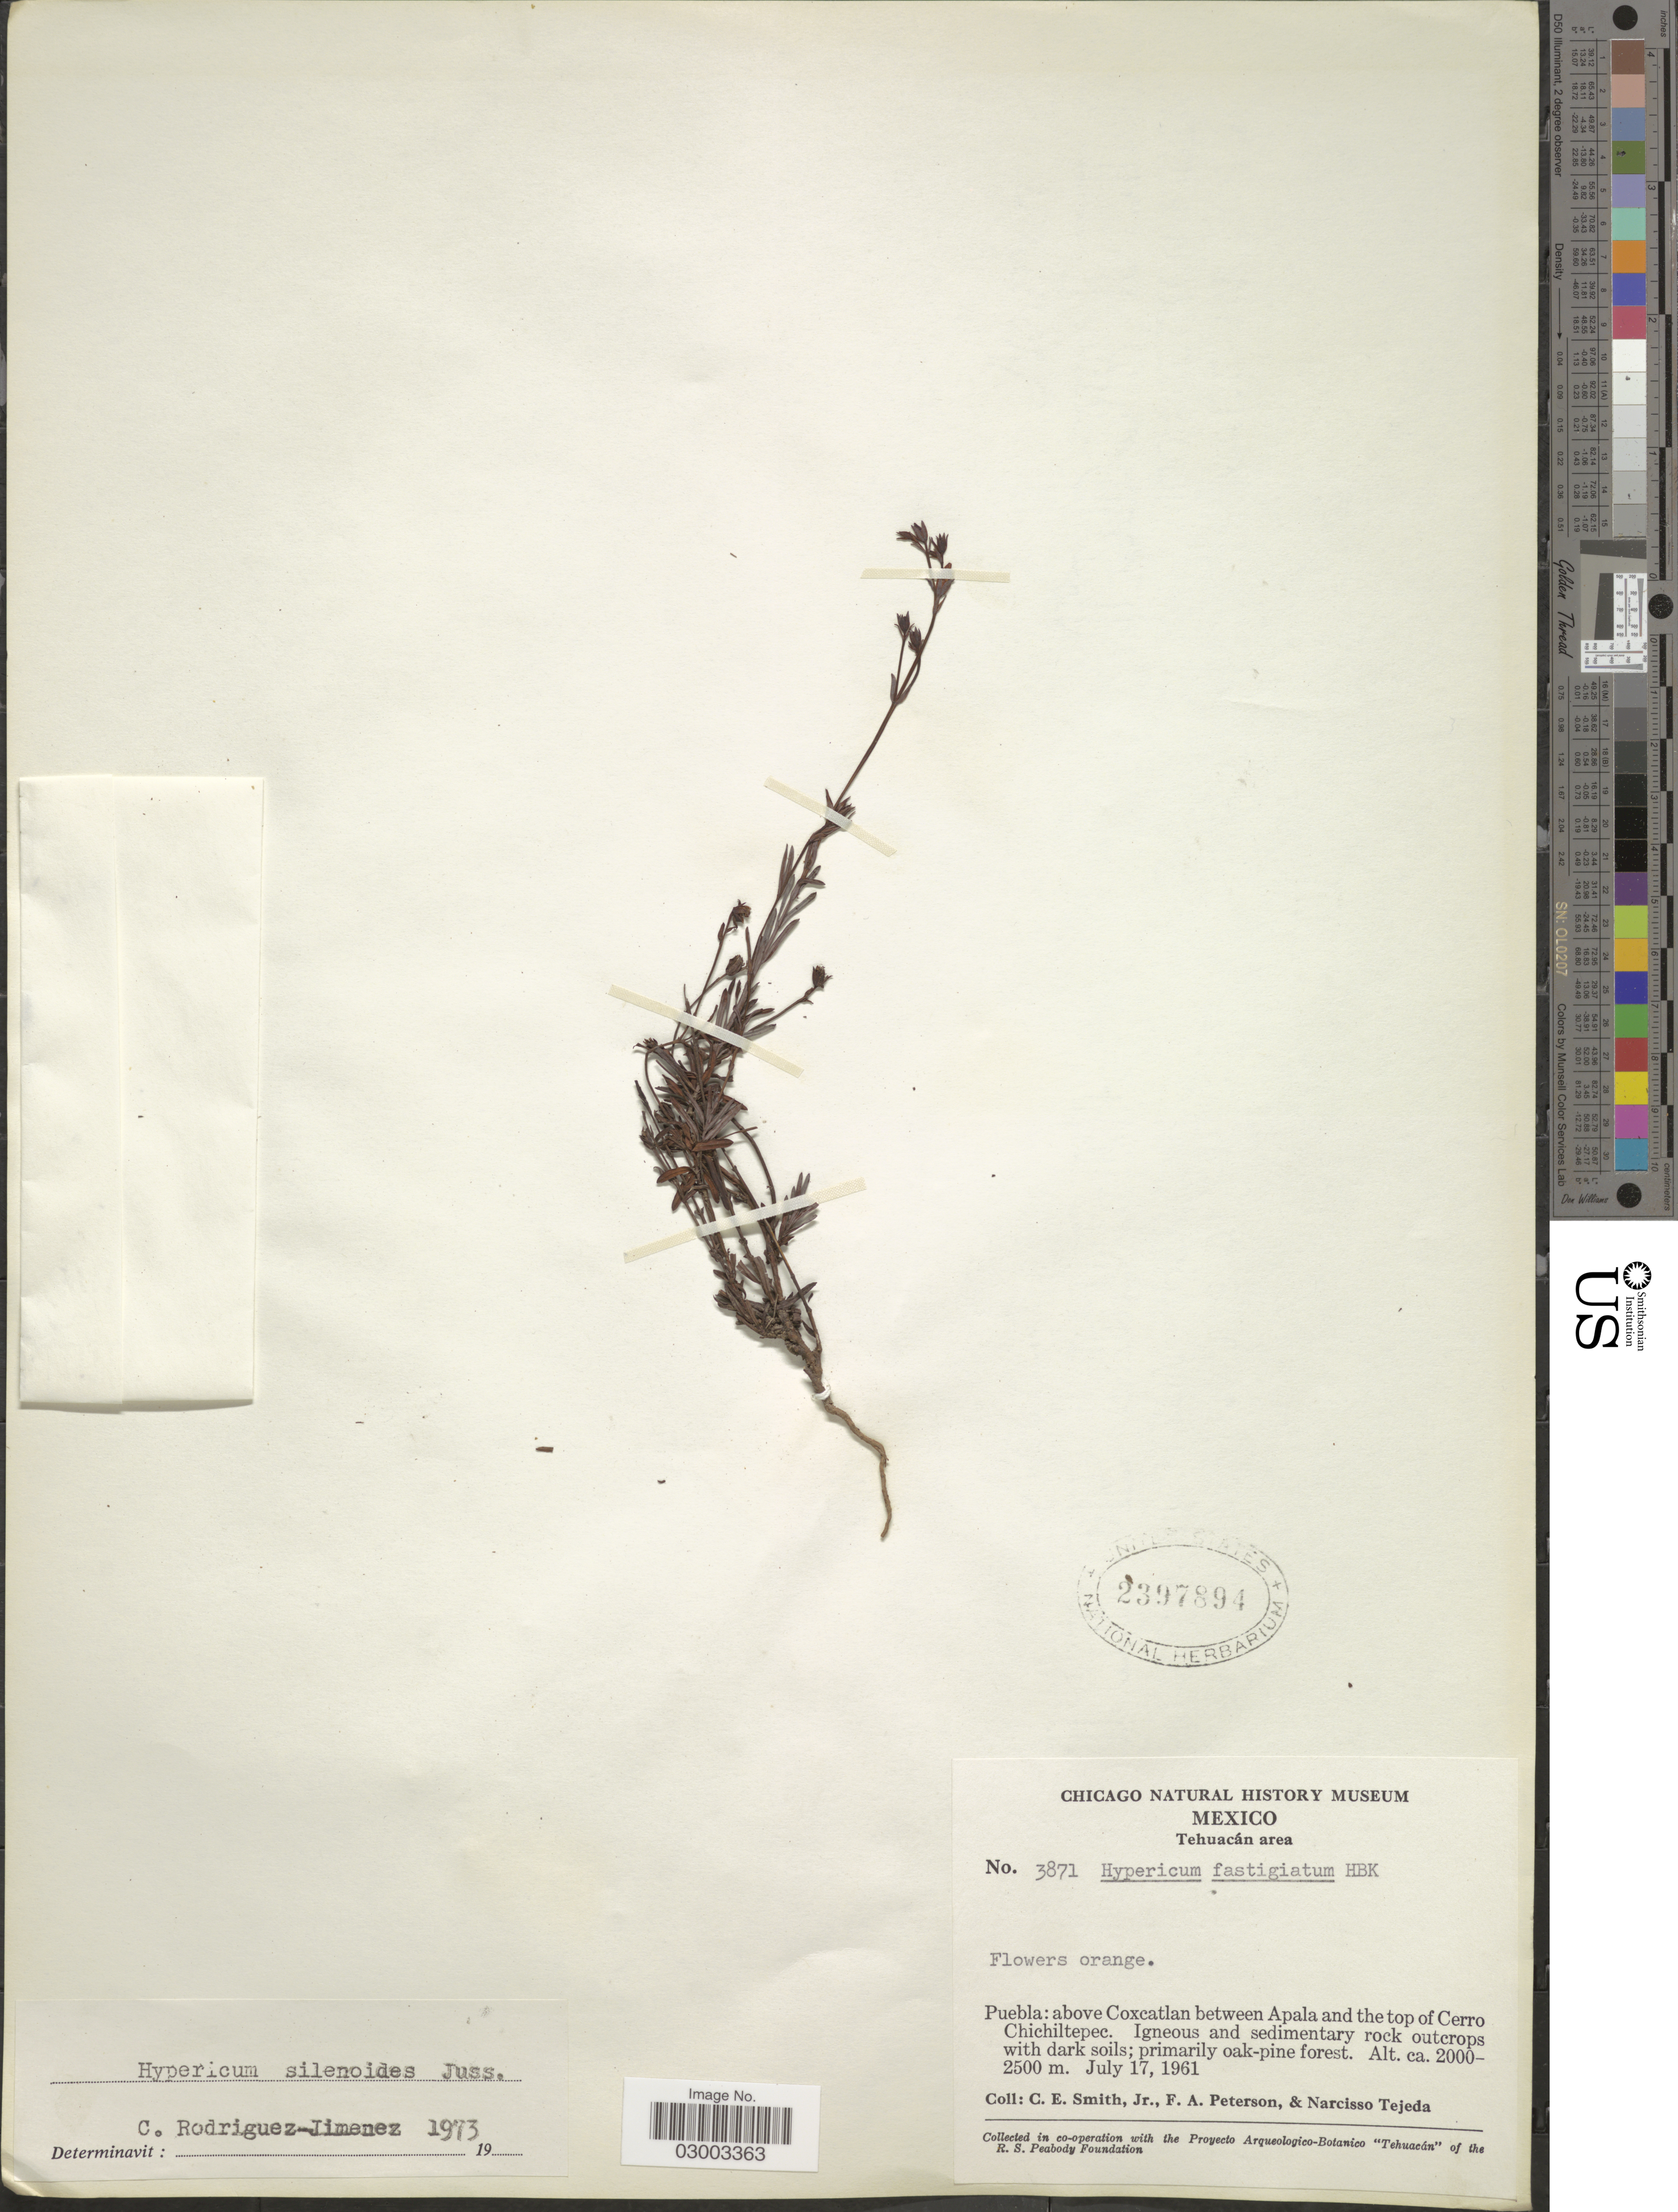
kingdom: Plantae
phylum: Tracheophyta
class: Magnoliopsida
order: Malpighiales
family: Hypericaceae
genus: Hypericum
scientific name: Hypericum silenoides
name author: Juss.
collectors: C. E. Smith Jr., F. A. Peterson & N. Tejeda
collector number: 3871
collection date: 1961-07-17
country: Mexico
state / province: Puebla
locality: Tehuacán area. Puebla: above Coxcatlan between Apala and the top of Cerro Chichiltepec.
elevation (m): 2000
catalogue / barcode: US 2397894